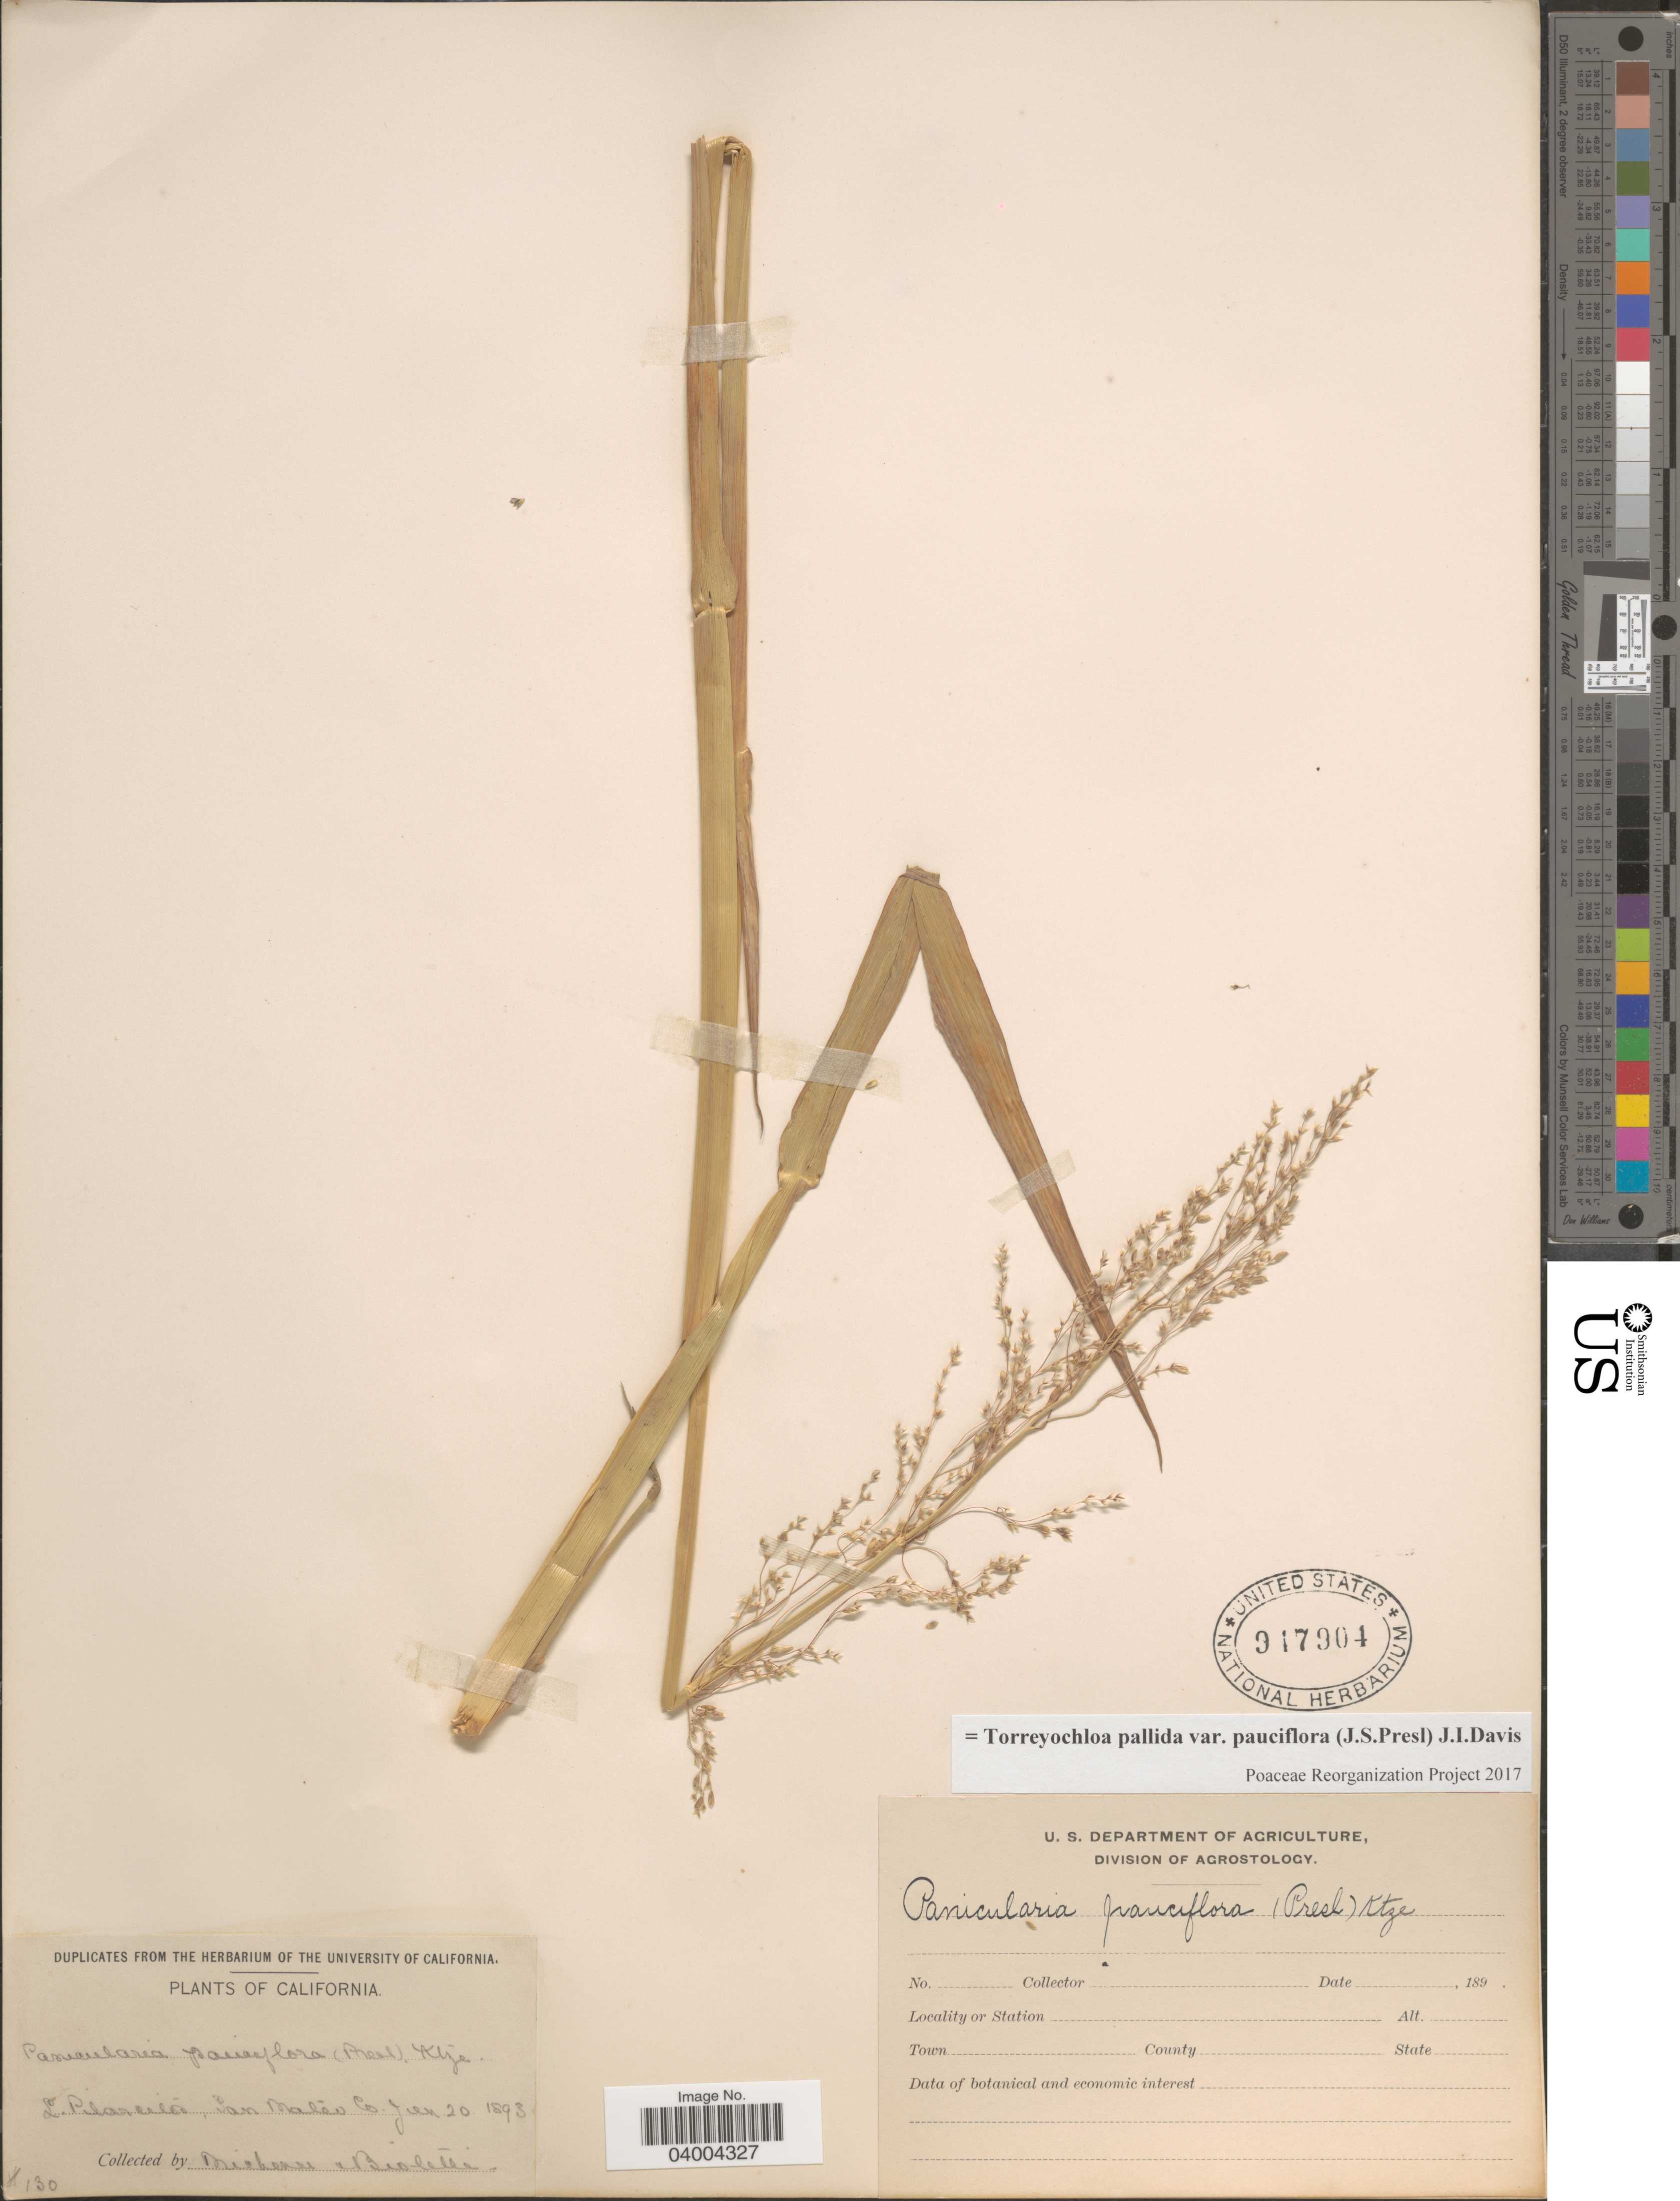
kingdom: Plantae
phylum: Tracheophyta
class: Liliopsida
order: Poales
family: Poaceae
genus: Torreyochloa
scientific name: Torreyochloa pallida var. pauciflora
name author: (J. Presl) J.I. Davis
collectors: -. Michener & -- Bioletti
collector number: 130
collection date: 1893-06-20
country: United States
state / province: California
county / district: San Mateo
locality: L. Pilarcitos, San Mateo Co.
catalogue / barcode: US 947904